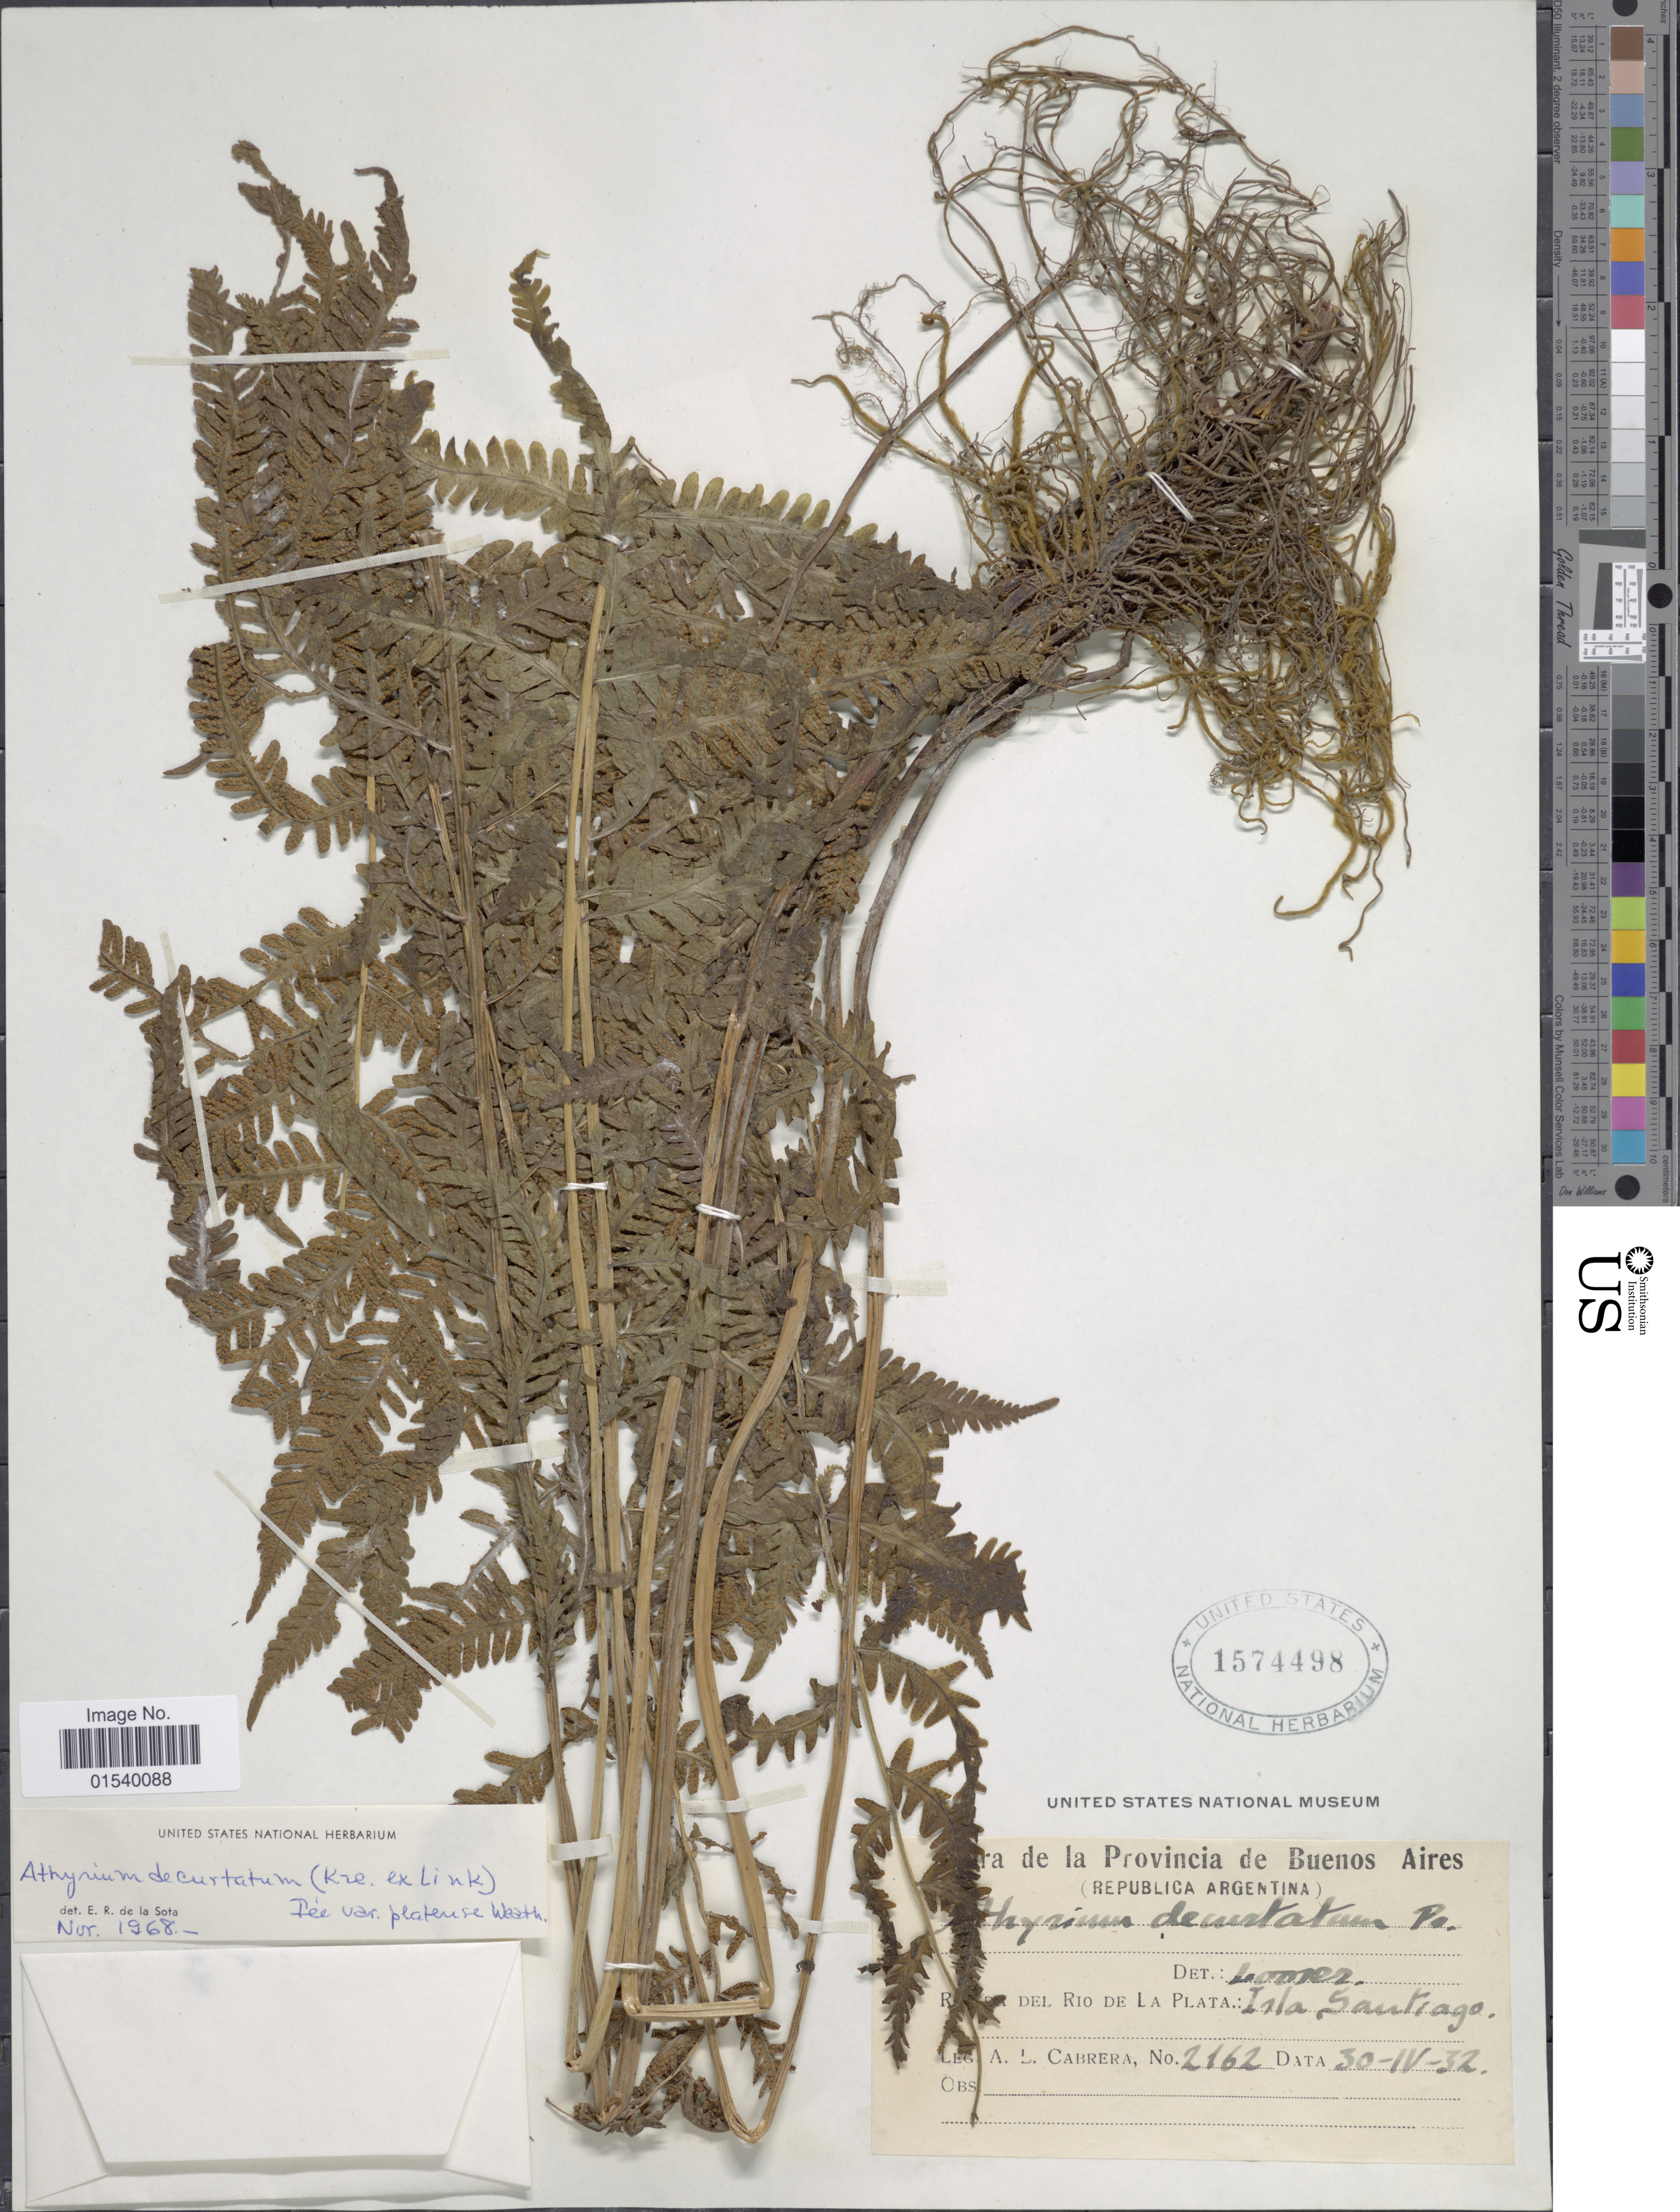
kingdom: Plantae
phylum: Tracheophyta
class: Polypodiopsida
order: Polypodiales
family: Thelypteridaceae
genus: Amauropelta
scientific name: Amauropelta decurtata (Link) comb. nov., ined. 2015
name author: (Link)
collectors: A. L. Cabrera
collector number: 2162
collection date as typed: Transcribed d/m/y: 30/4/32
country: Argentina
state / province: Buenos Aires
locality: Ribera del Rio de La Plata: Isla Santiago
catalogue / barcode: US 1574498